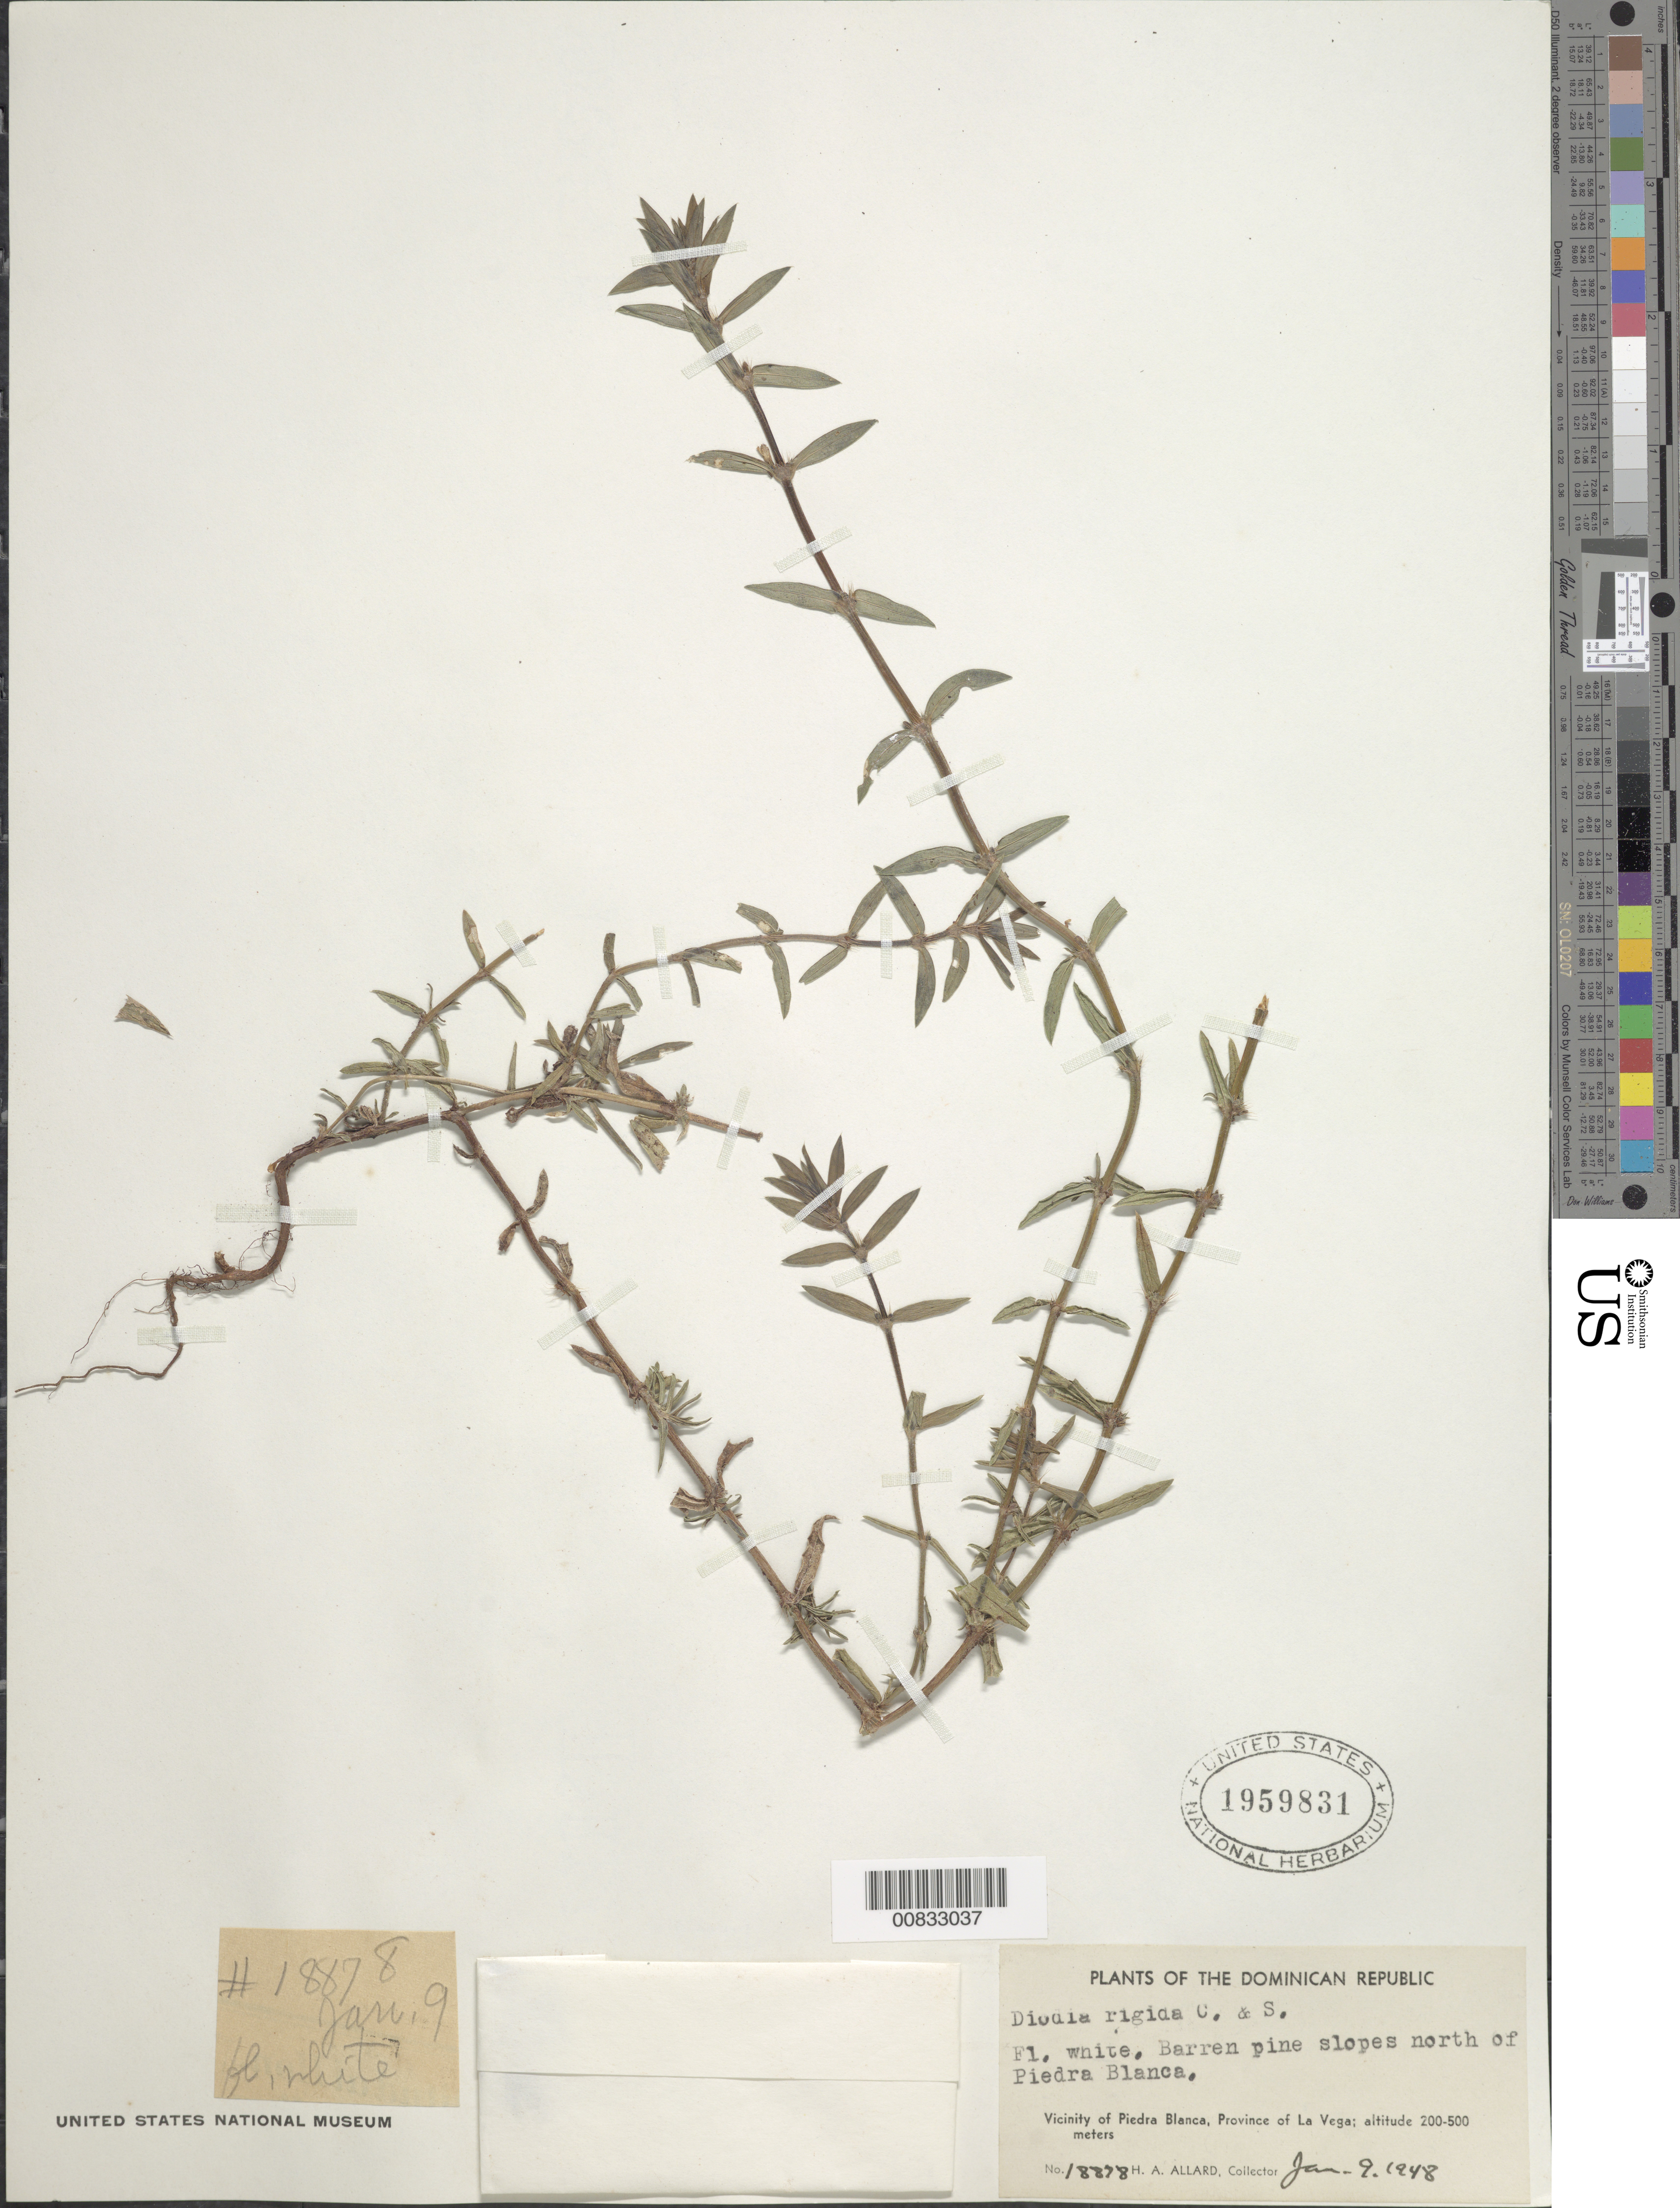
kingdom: Plantae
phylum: Tracheophyta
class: Magnoliopsida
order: Gentianales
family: Rubiaceae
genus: Diodella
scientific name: Diodella apiculata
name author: (Willd. ex Roem. & Schult.) Delprete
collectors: H. A. Allard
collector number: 18878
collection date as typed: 09 Jan 1948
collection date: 1948-01-09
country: Dominican Republic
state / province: La Vega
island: Hispaniola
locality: Vicinity of Piedra Blanca, N of town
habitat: Barren pine slopes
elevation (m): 200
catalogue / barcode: US 1959831